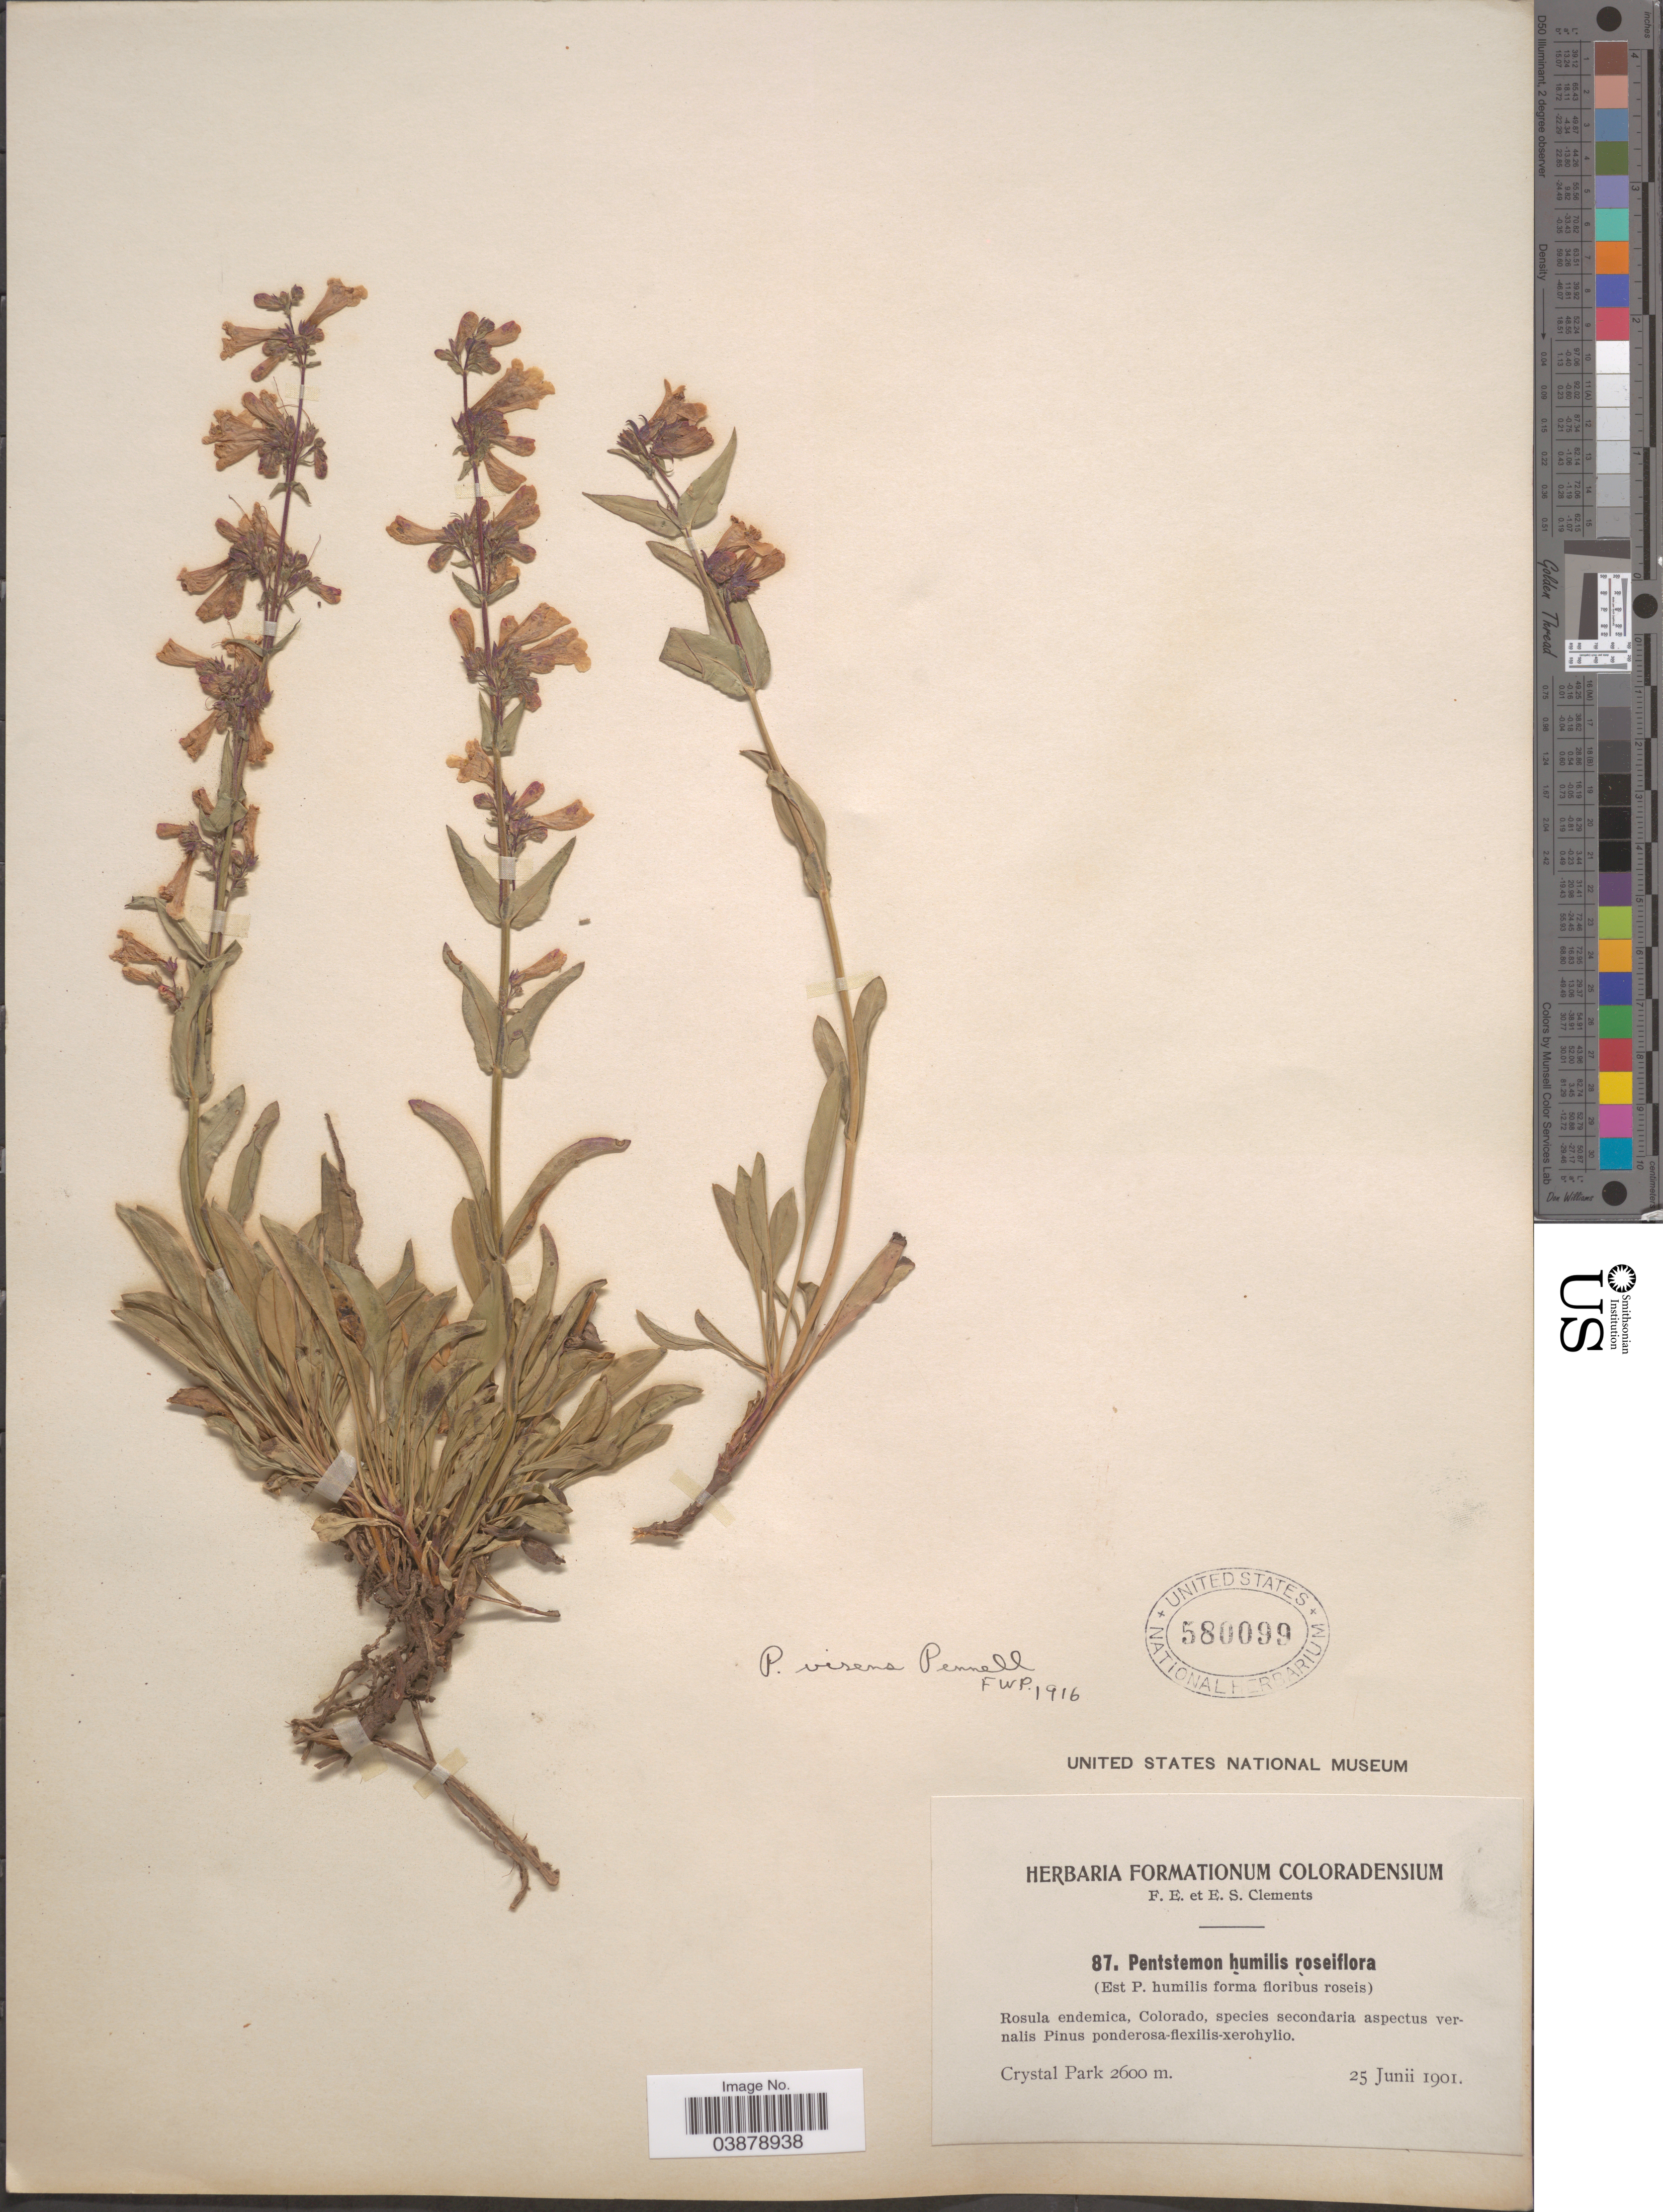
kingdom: Plantae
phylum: Tracheophyta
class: Magnoliopsida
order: Lamiales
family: Plantaginaceae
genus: Penstemon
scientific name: Penstemon virens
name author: Pennell ex Rydb.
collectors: F. E. Clements & E. S. Clements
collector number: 87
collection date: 1901-06-25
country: United States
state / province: Colorado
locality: Crystal Park.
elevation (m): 2600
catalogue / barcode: US 580099